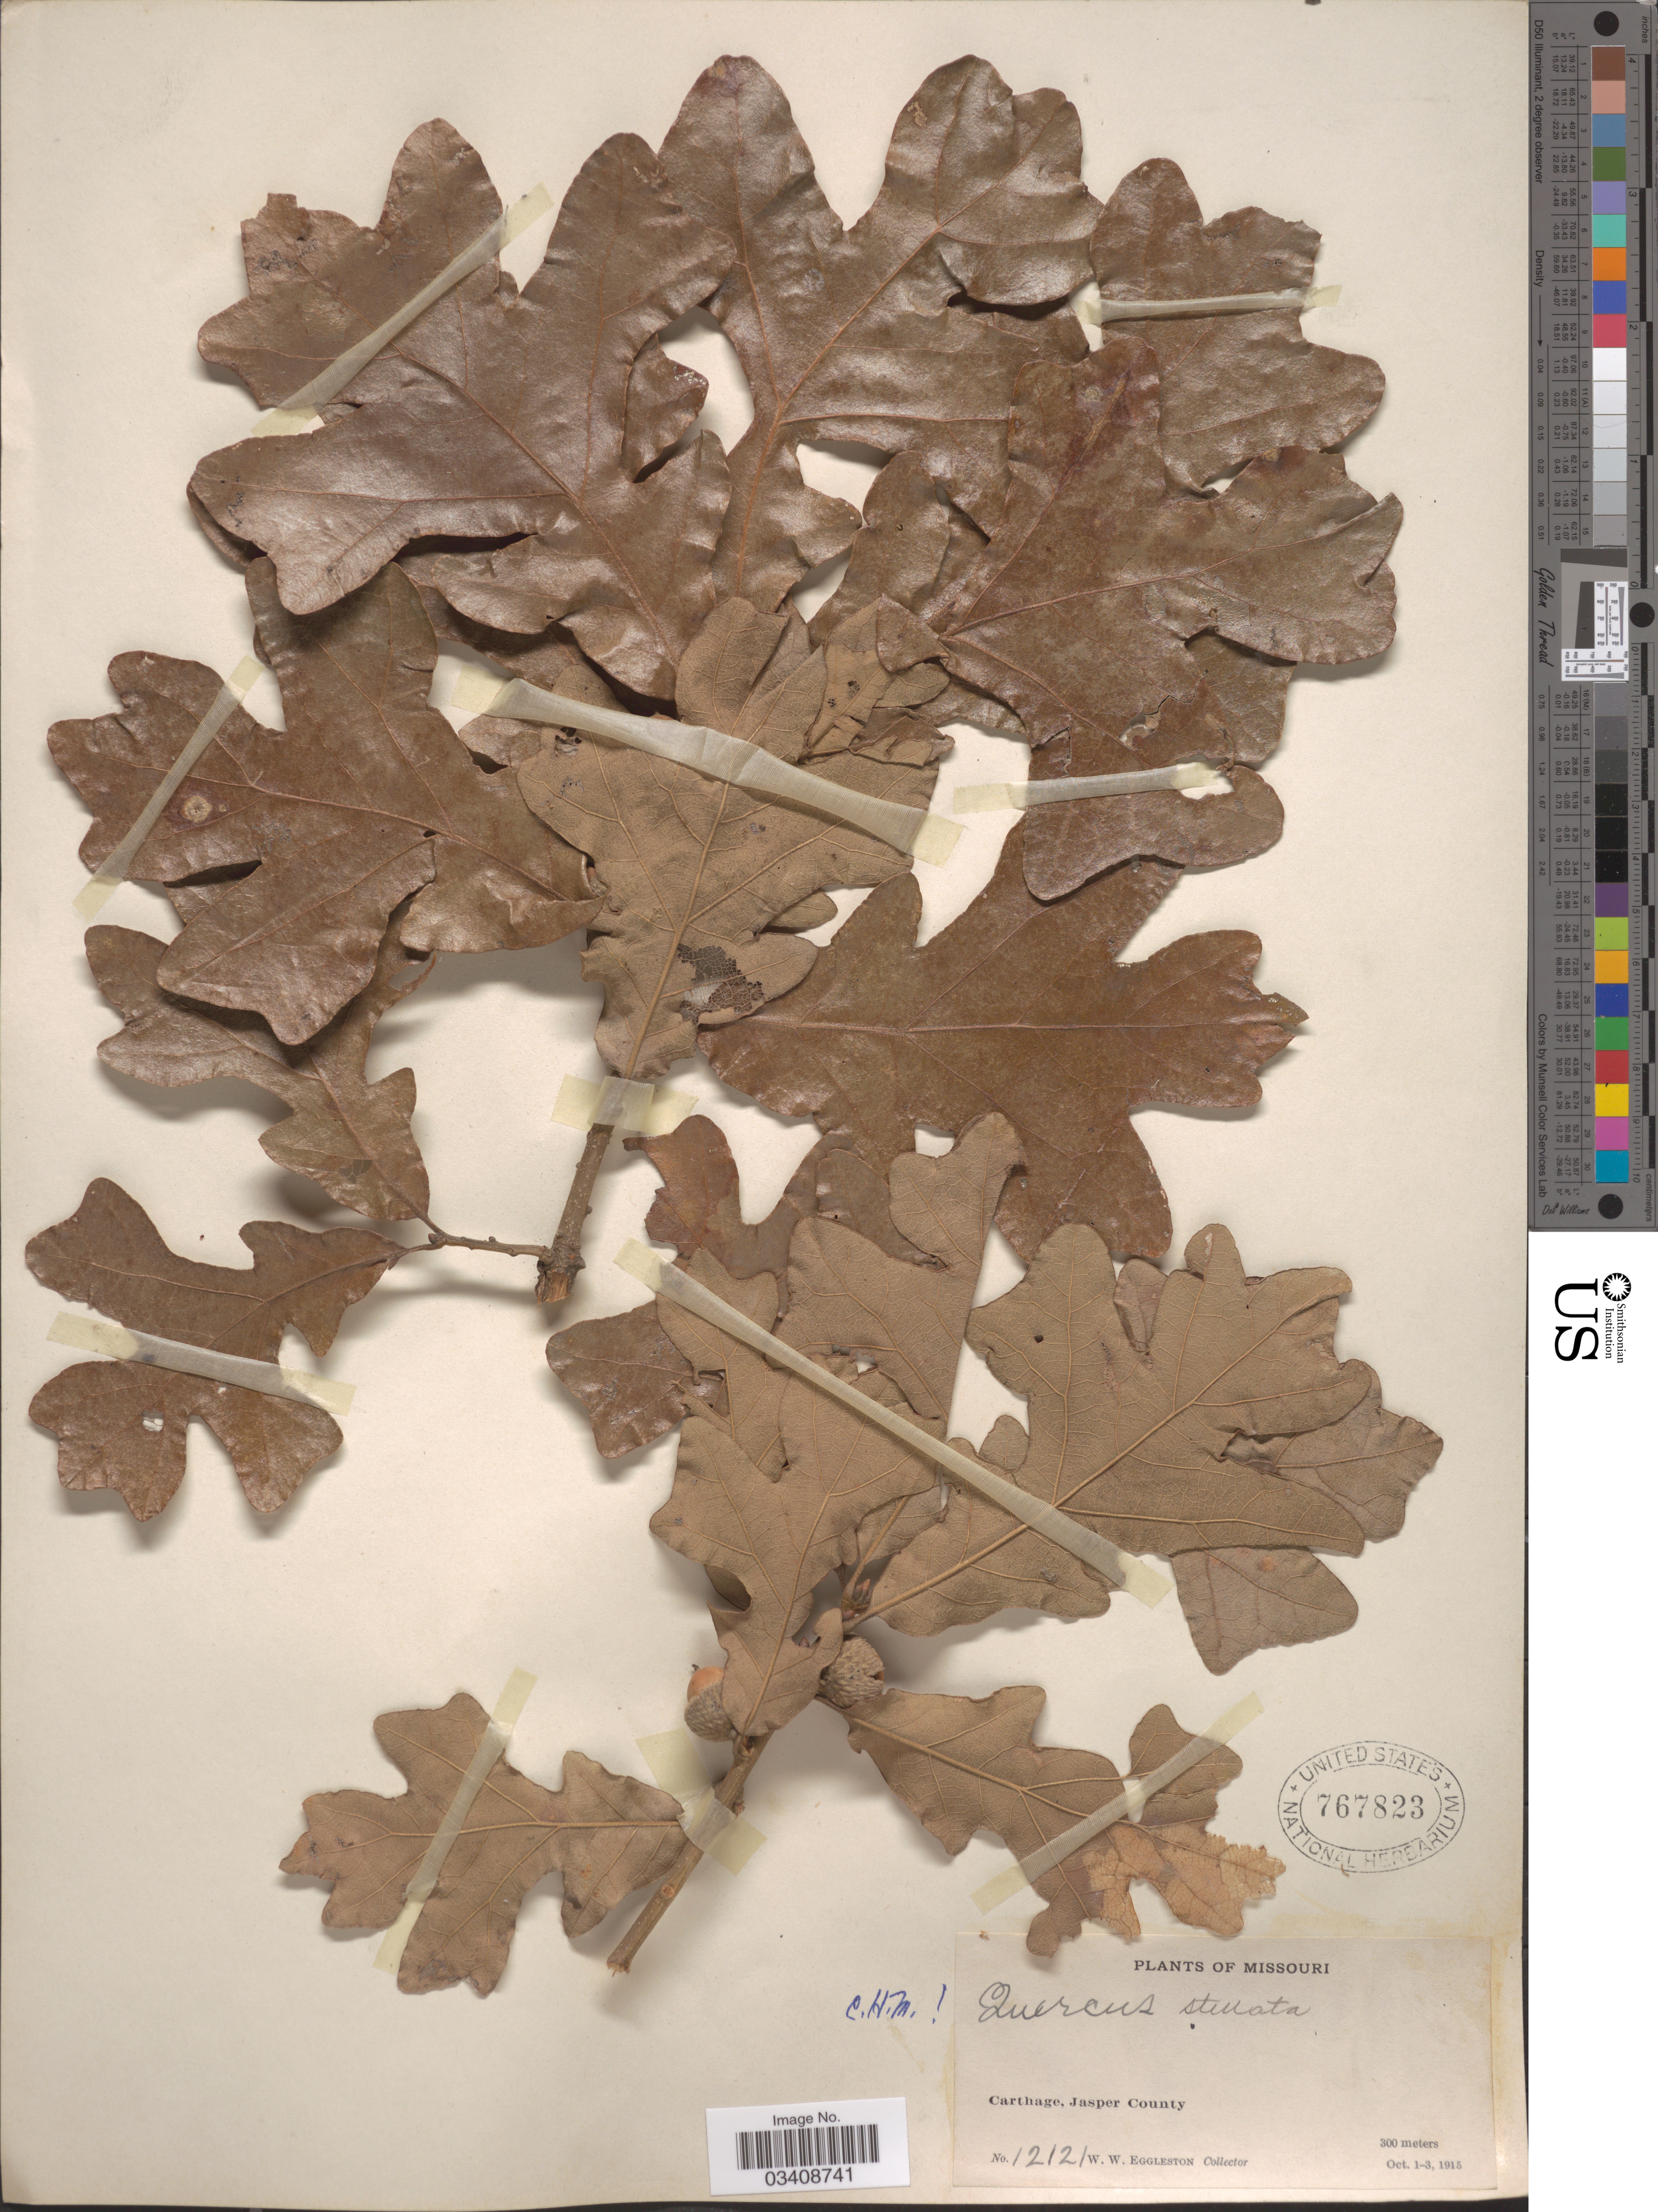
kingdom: Plantae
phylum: Tracheophyta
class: Magnoliopsida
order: Fagales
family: Fagaceae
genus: Quercus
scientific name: Quercus stellata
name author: Wangenh.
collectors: W. W. Eggleston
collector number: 12121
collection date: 1915-10-01/1915-10-03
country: United States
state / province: Missouri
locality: Carthage, Jasper County.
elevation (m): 300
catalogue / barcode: US 767823